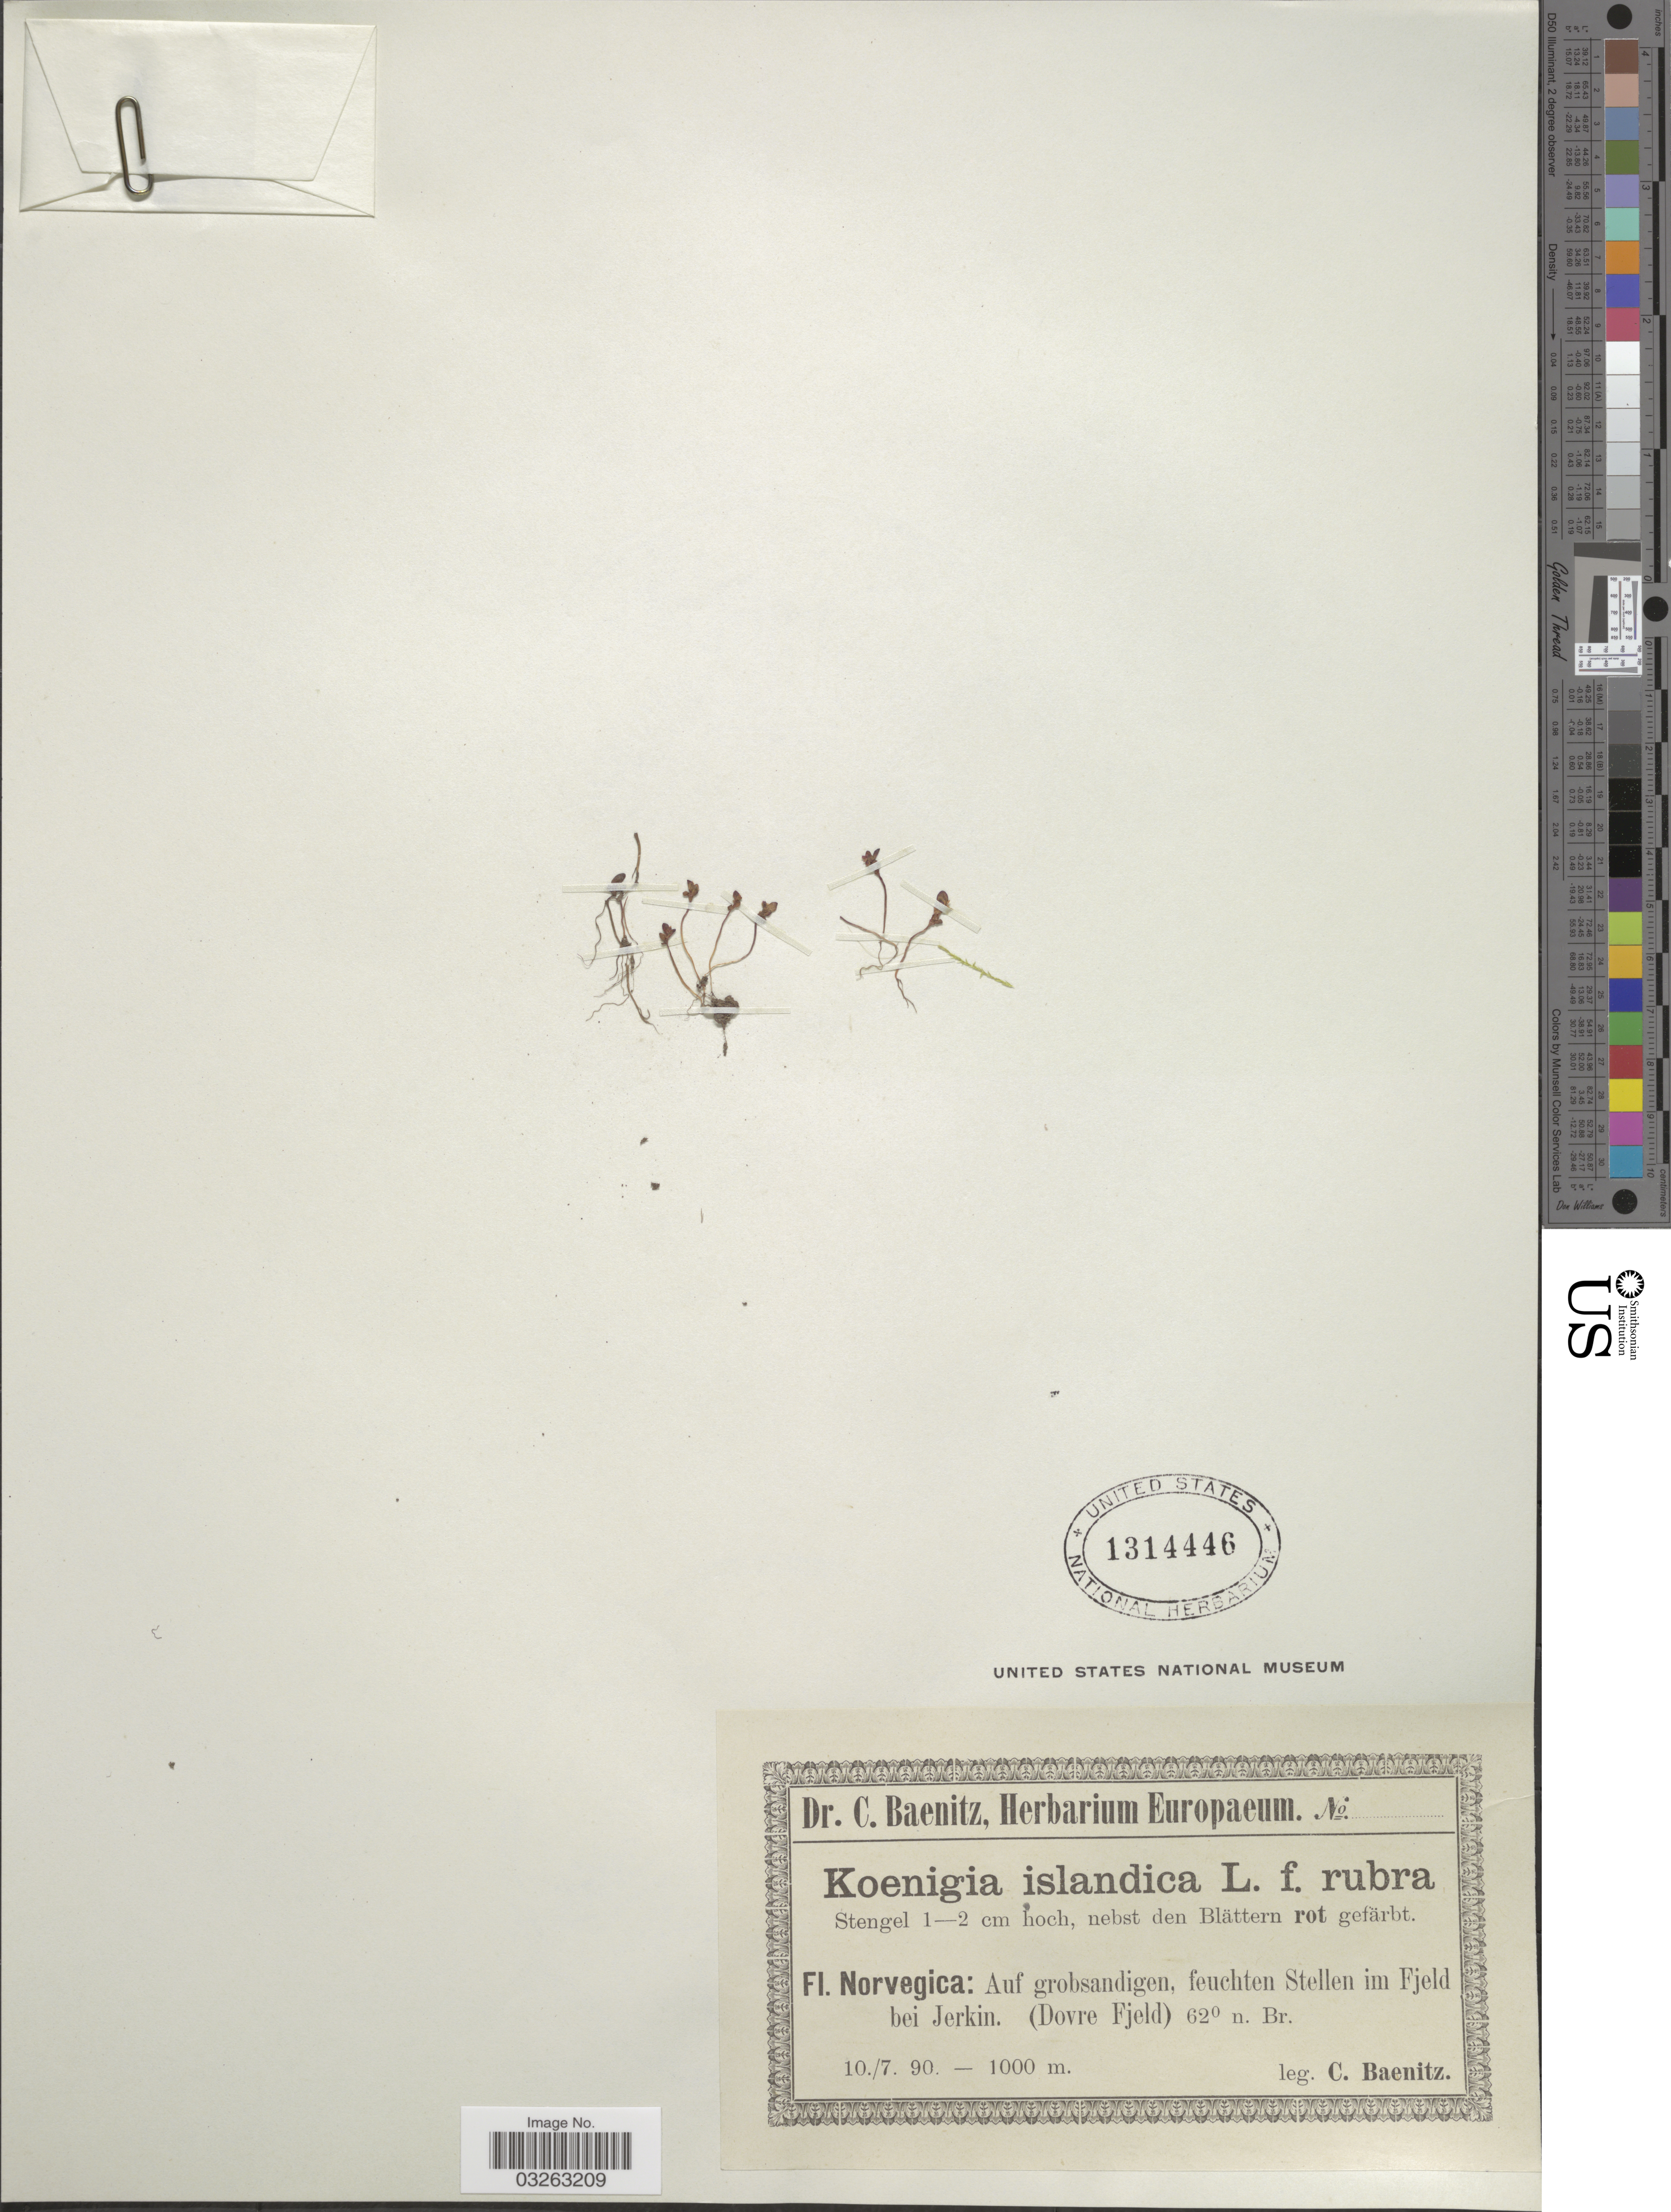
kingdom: Plantae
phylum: Tracheophyta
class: Magnoliopsida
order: Caryophyllales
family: Polygonaceae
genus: Koenigia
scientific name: Koenigia islandica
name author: L.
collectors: C. G. Baenitz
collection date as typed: Transcribed d/m/y: 10/7/90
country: Norway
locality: Norvegica: Auf grobsandigen, feuchten Stellen im Fjeld bei Jerkin. (Dovre Fjeld) 62° n. Br.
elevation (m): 1000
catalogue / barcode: US 1314446